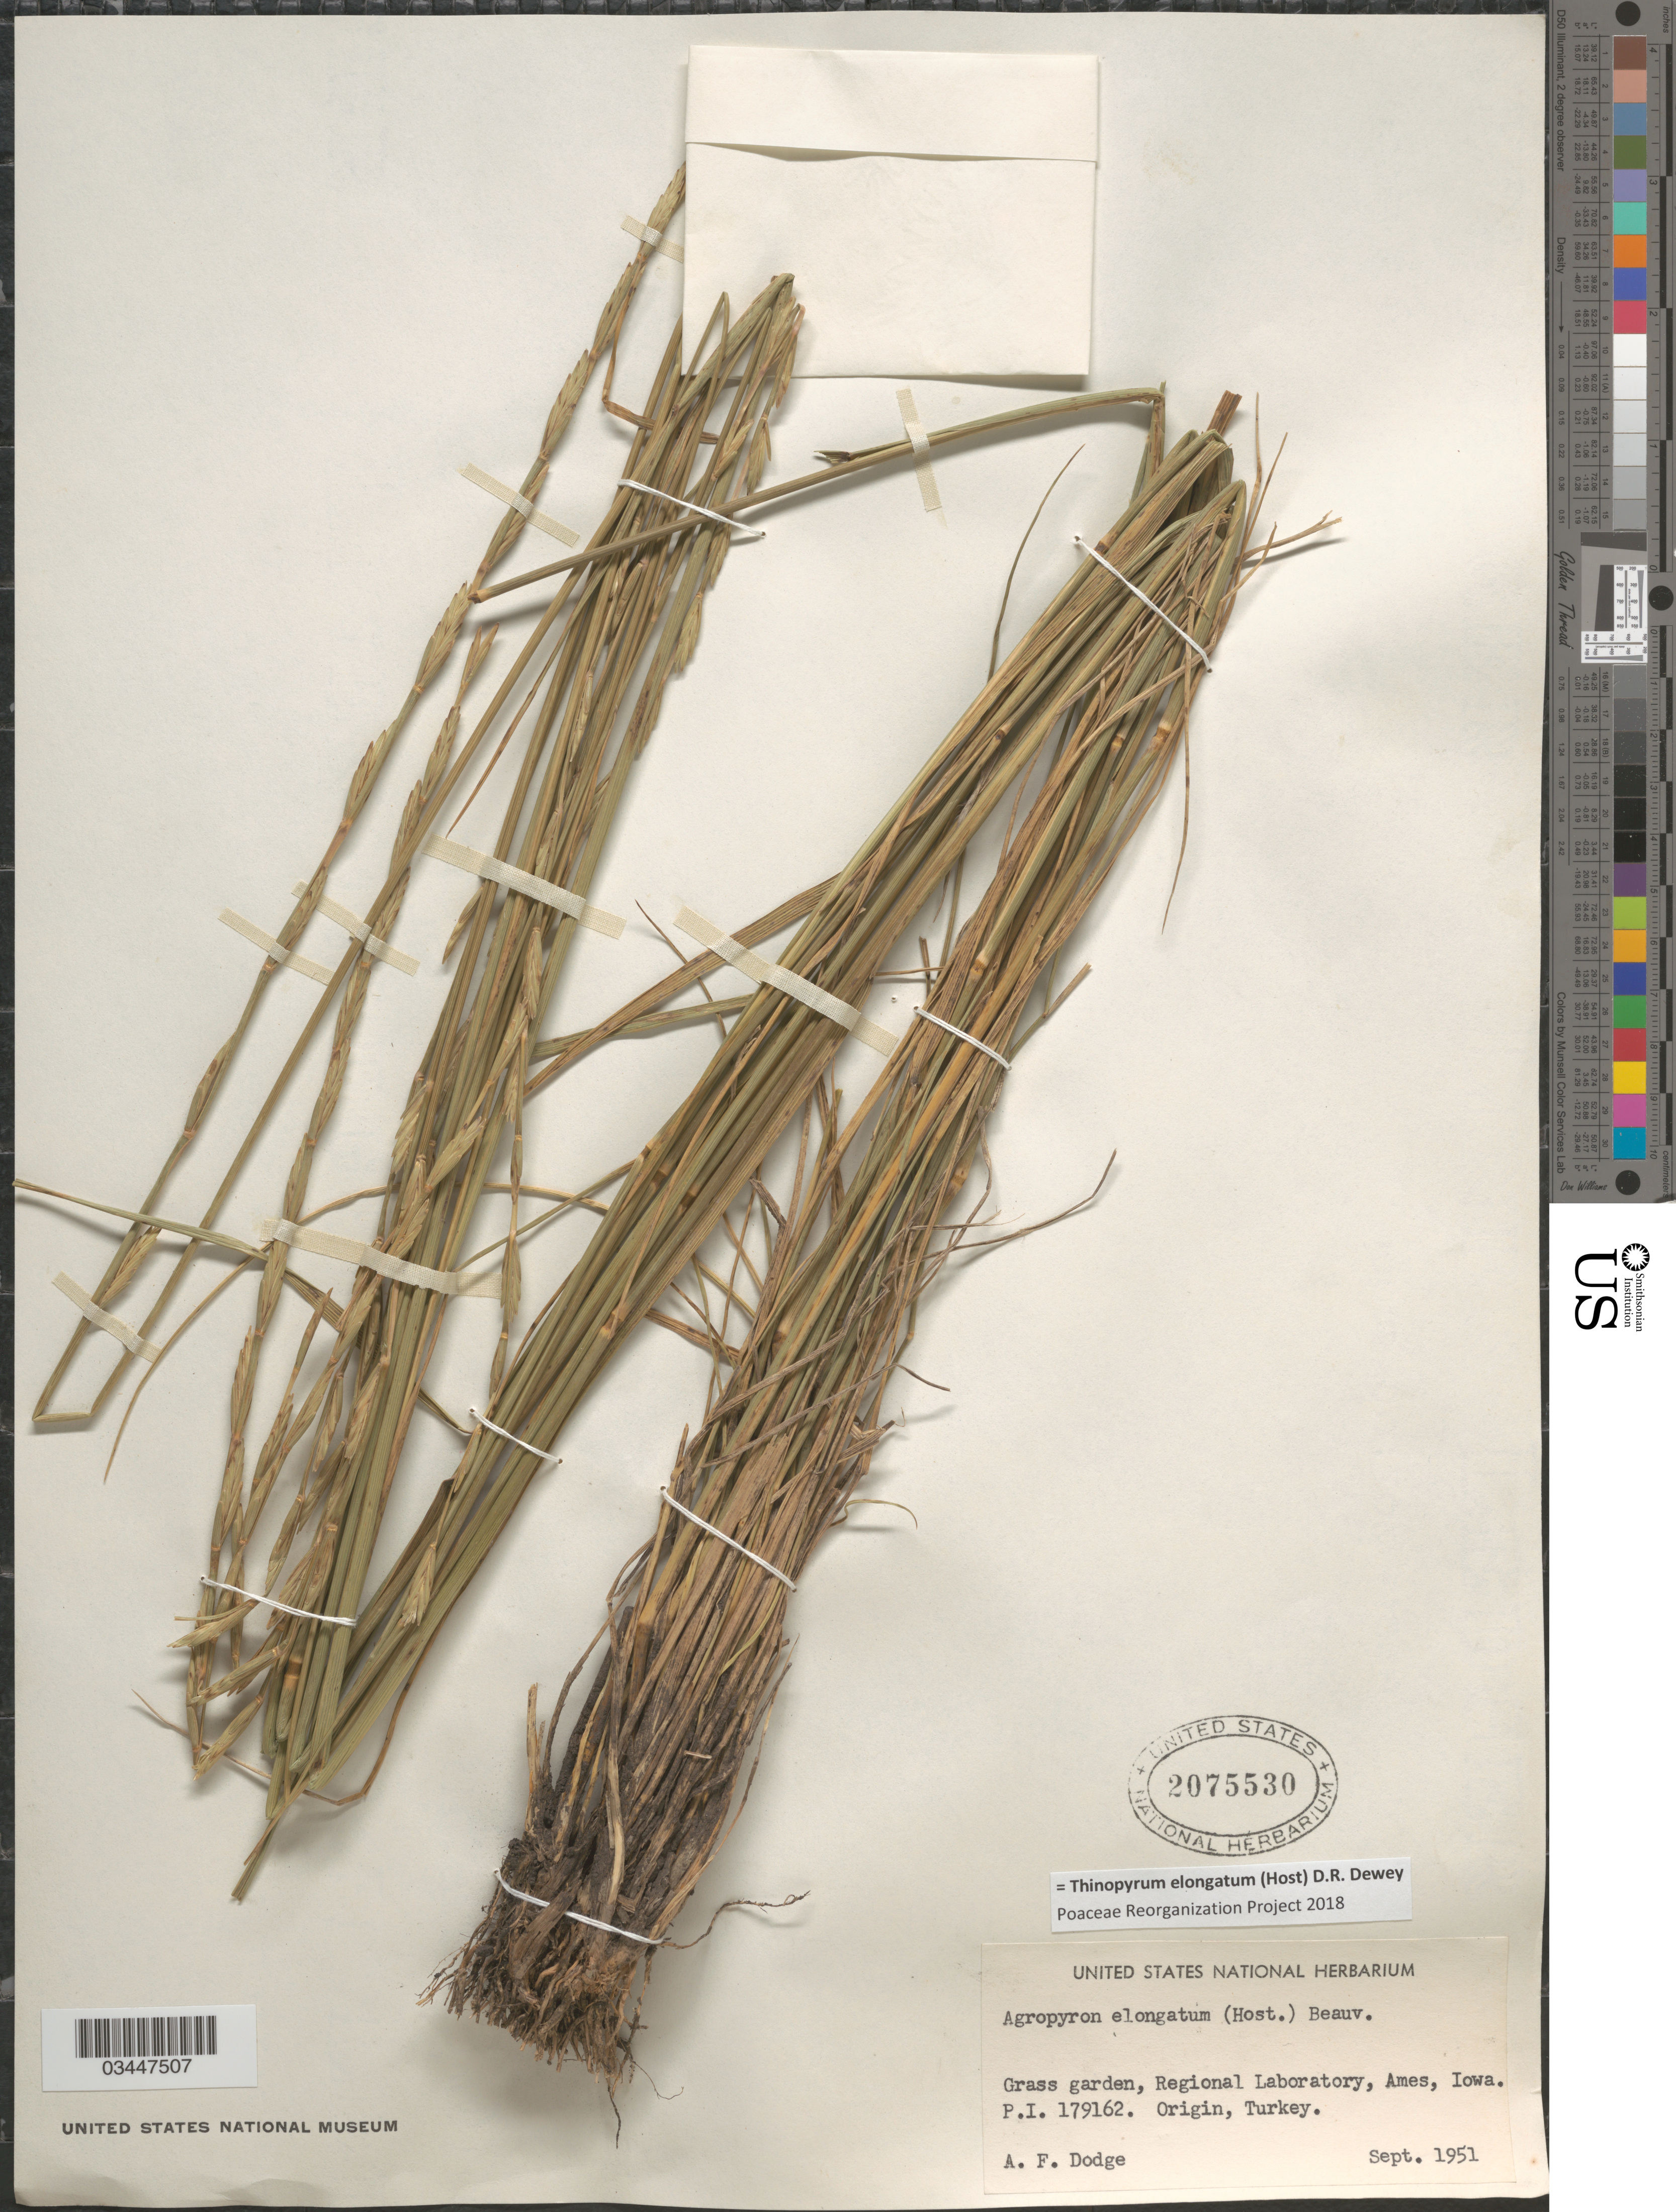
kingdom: Plantae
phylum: Tracheophyta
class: Liliopsida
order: Poales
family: Poaceae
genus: Thinopyrum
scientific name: Thinopyrum elongatum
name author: (Host) Barkworth & Dewey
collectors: A. Dodge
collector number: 179162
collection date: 1951-09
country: United States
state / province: Iowa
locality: Grass garden, Regional Laboratory, Ames.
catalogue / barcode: US 2075530